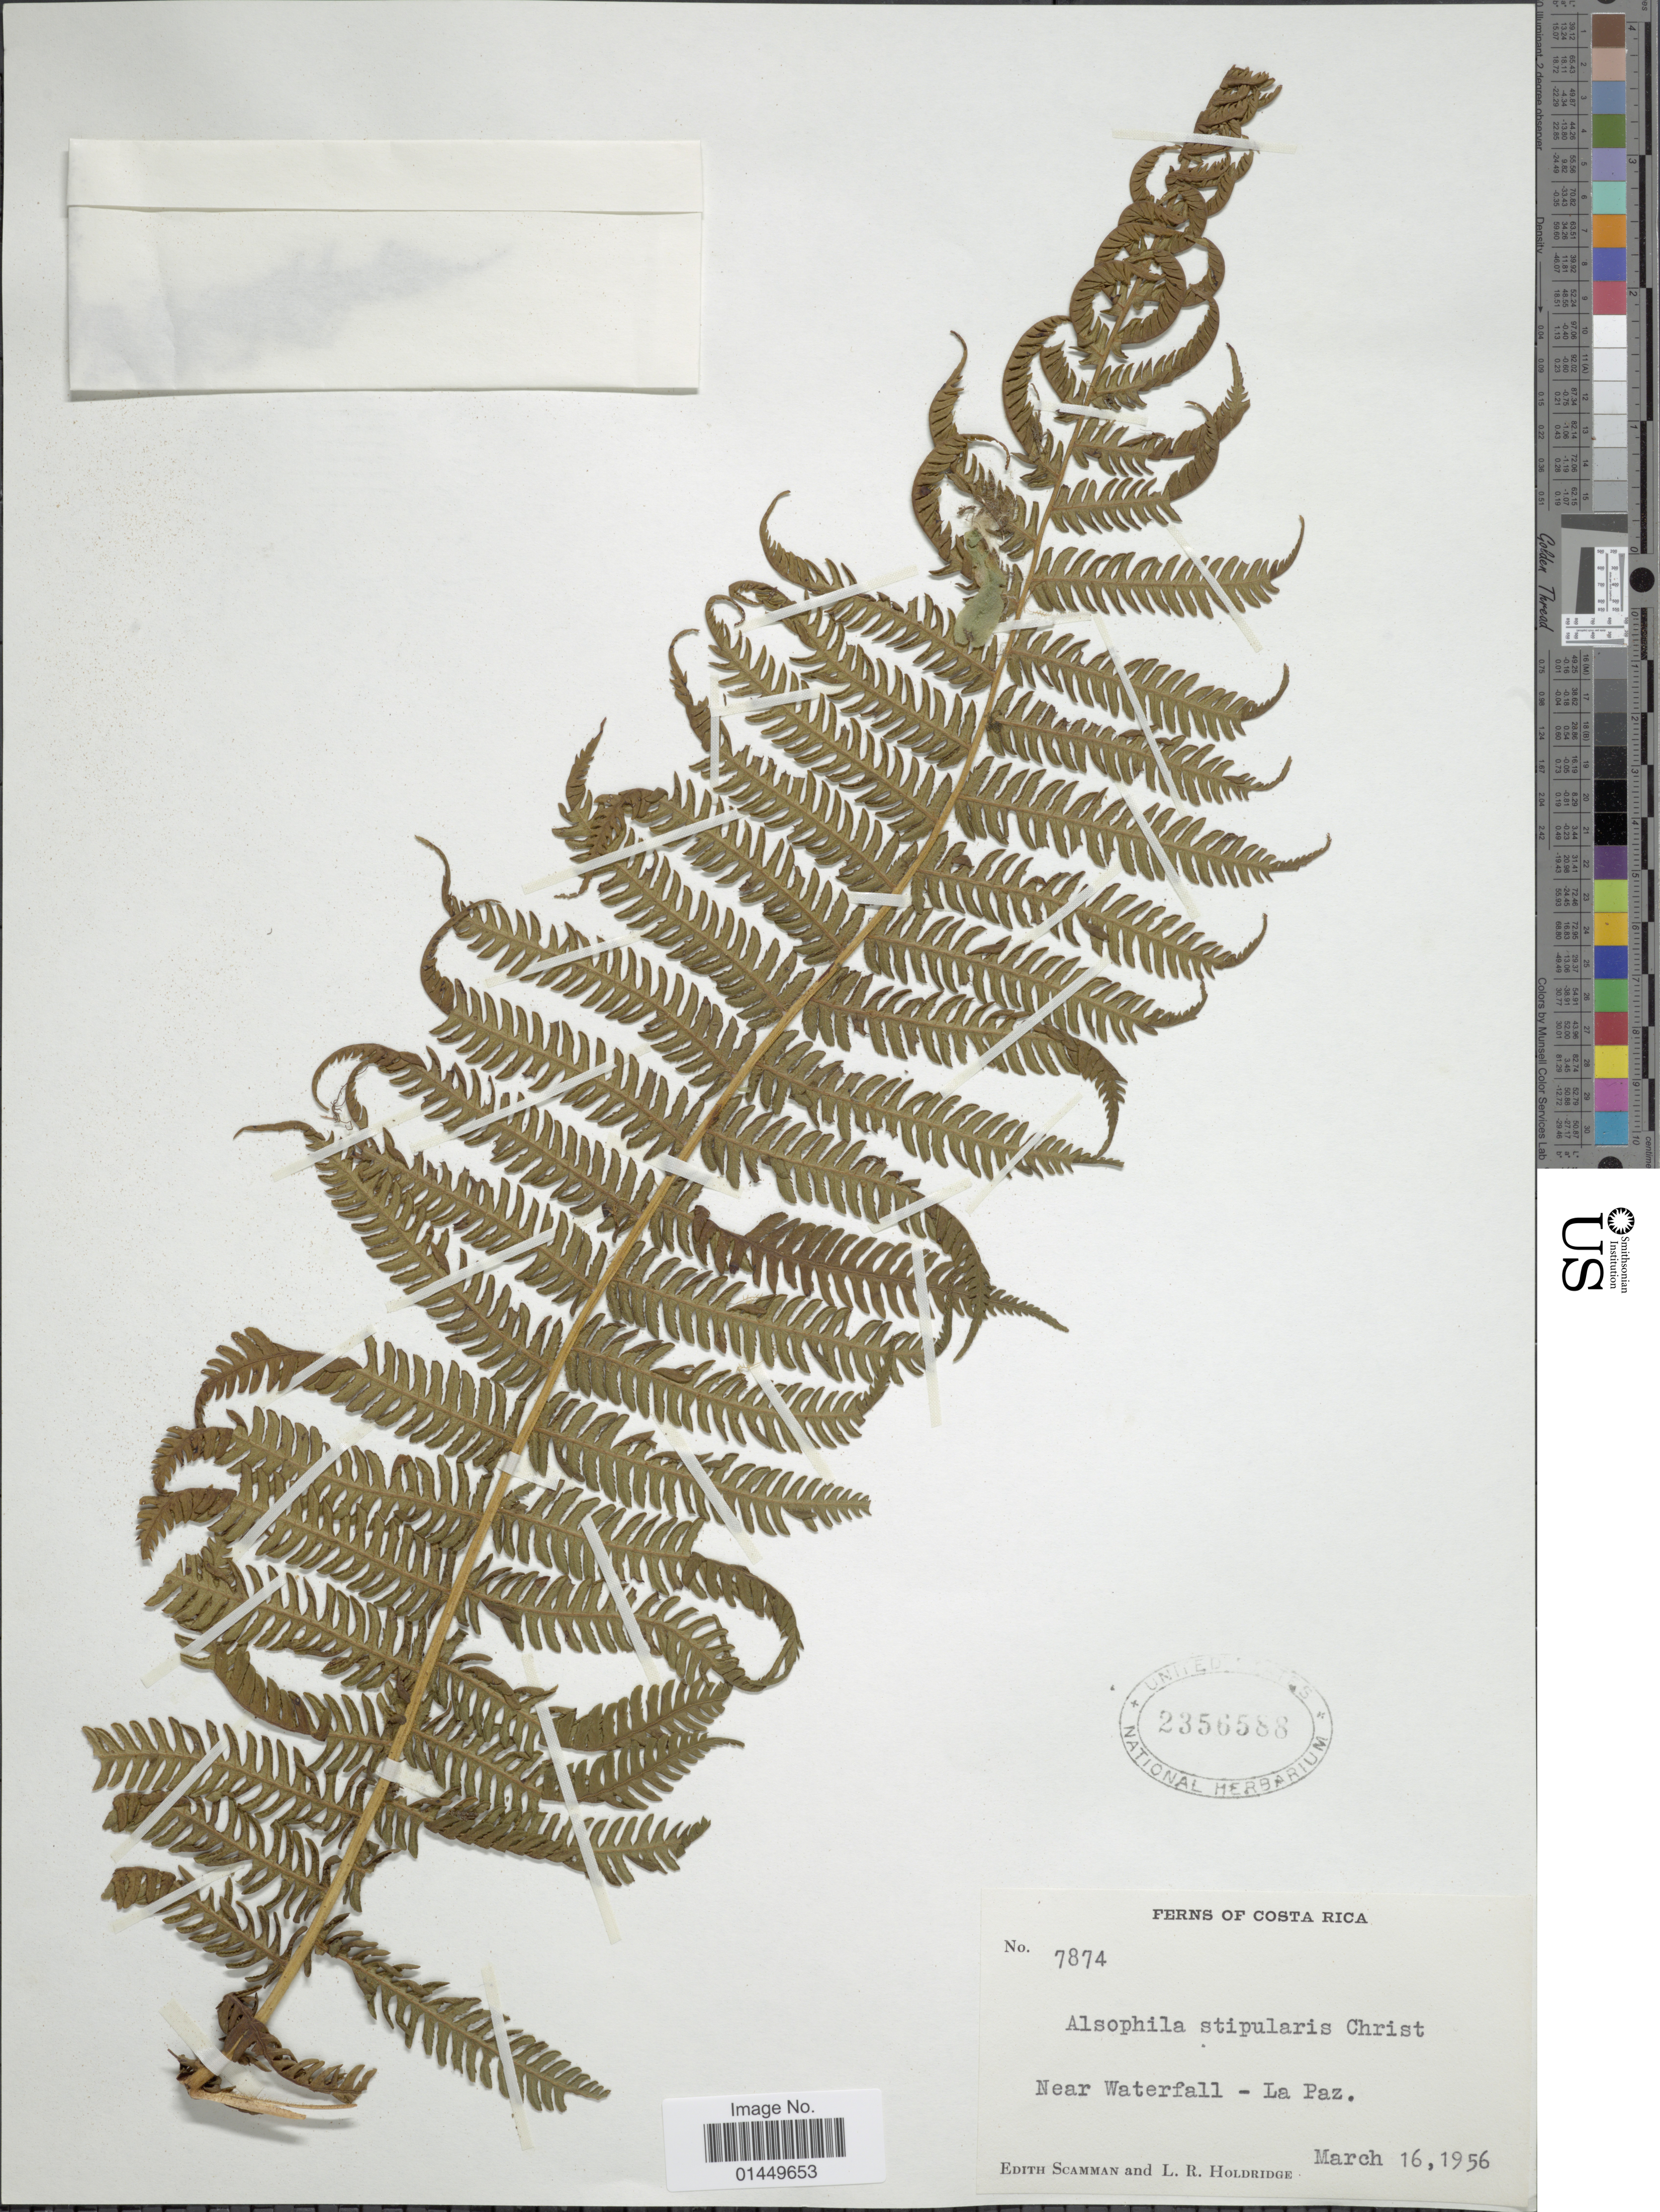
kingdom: Plantae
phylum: Tracheophyta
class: Polypodiopsida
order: Cyatheales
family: Cyatheaceae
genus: Cyathea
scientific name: Cyathea stipularis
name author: (Christ) Domin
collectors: E. Scamman & L. Holdridge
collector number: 7874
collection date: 1956-03-16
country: Costa Rica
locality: Near Waterfall, La Paz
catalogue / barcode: US 2356588